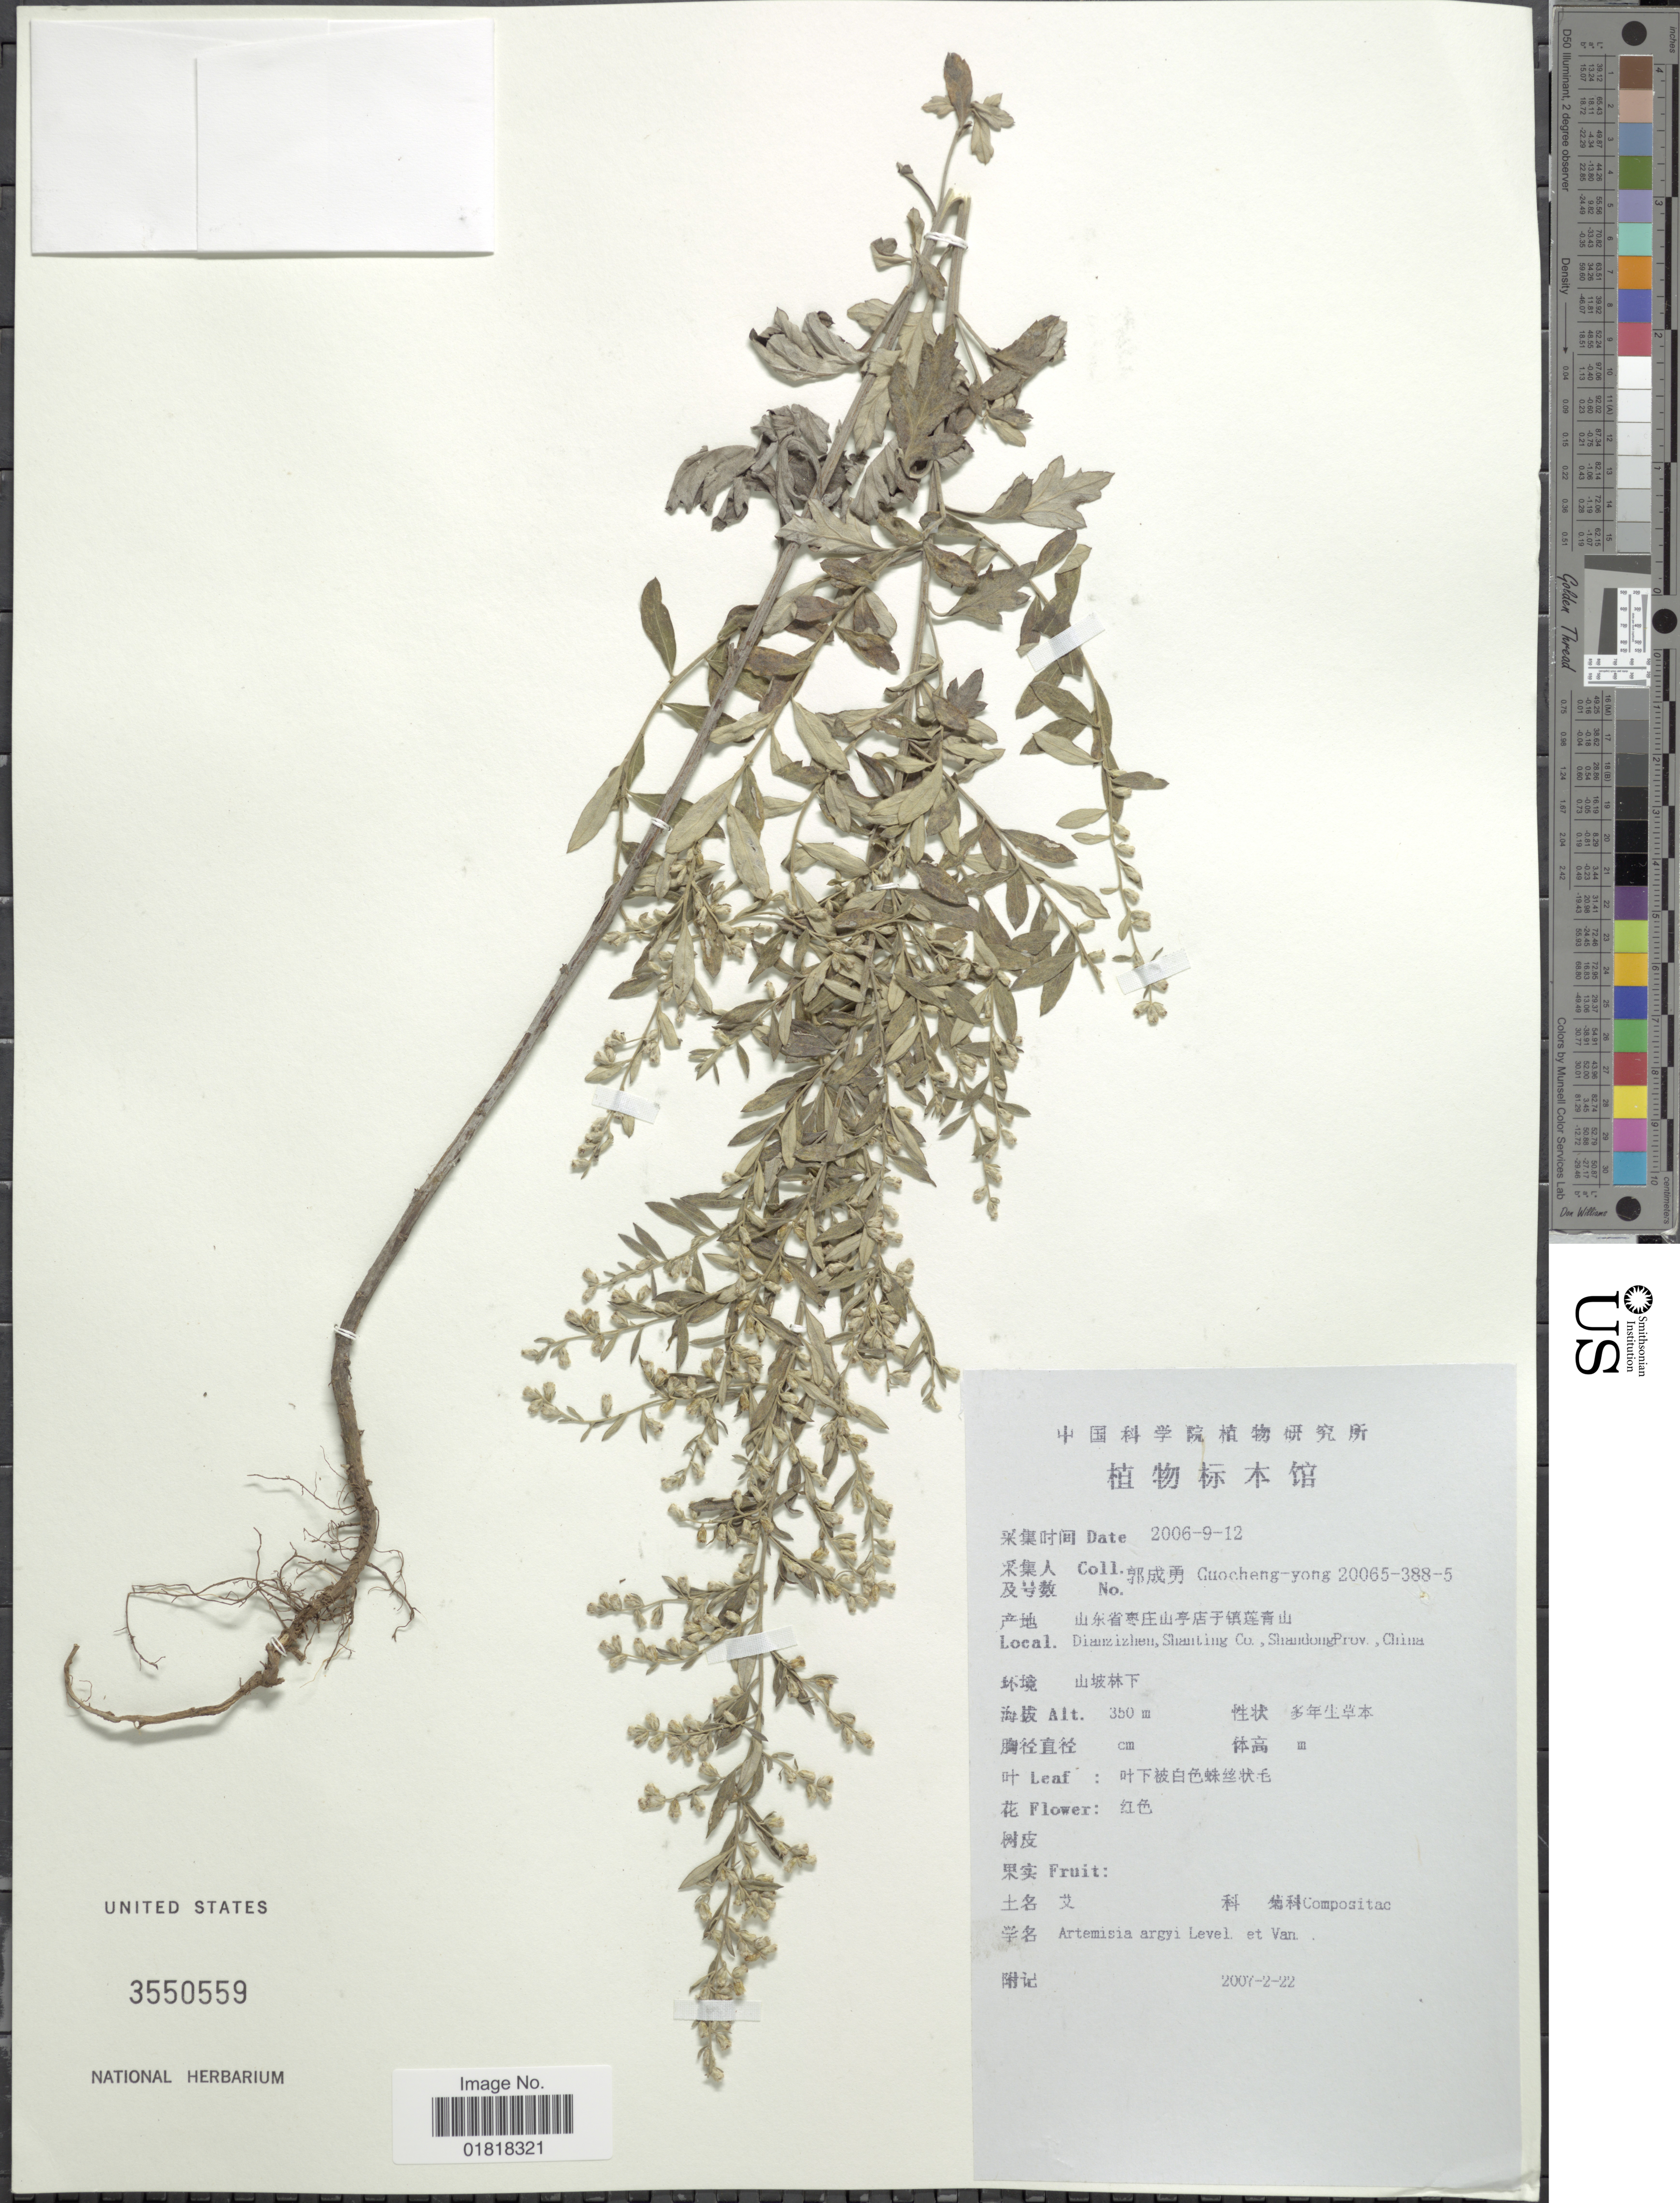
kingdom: Plantae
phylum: Tracheophyta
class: Magnoliopsida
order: Asterales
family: Asteraceae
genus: Artemisia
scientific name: Artemisia argyi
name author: H. Lév. & Vaniot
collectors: Guo cheng-yong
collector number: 20065-388-5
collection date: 2006-09-12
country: China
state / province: Shandong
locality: Dianzizhem [interpreted], Shanting Co.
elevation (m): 350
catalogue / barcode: US 3550559